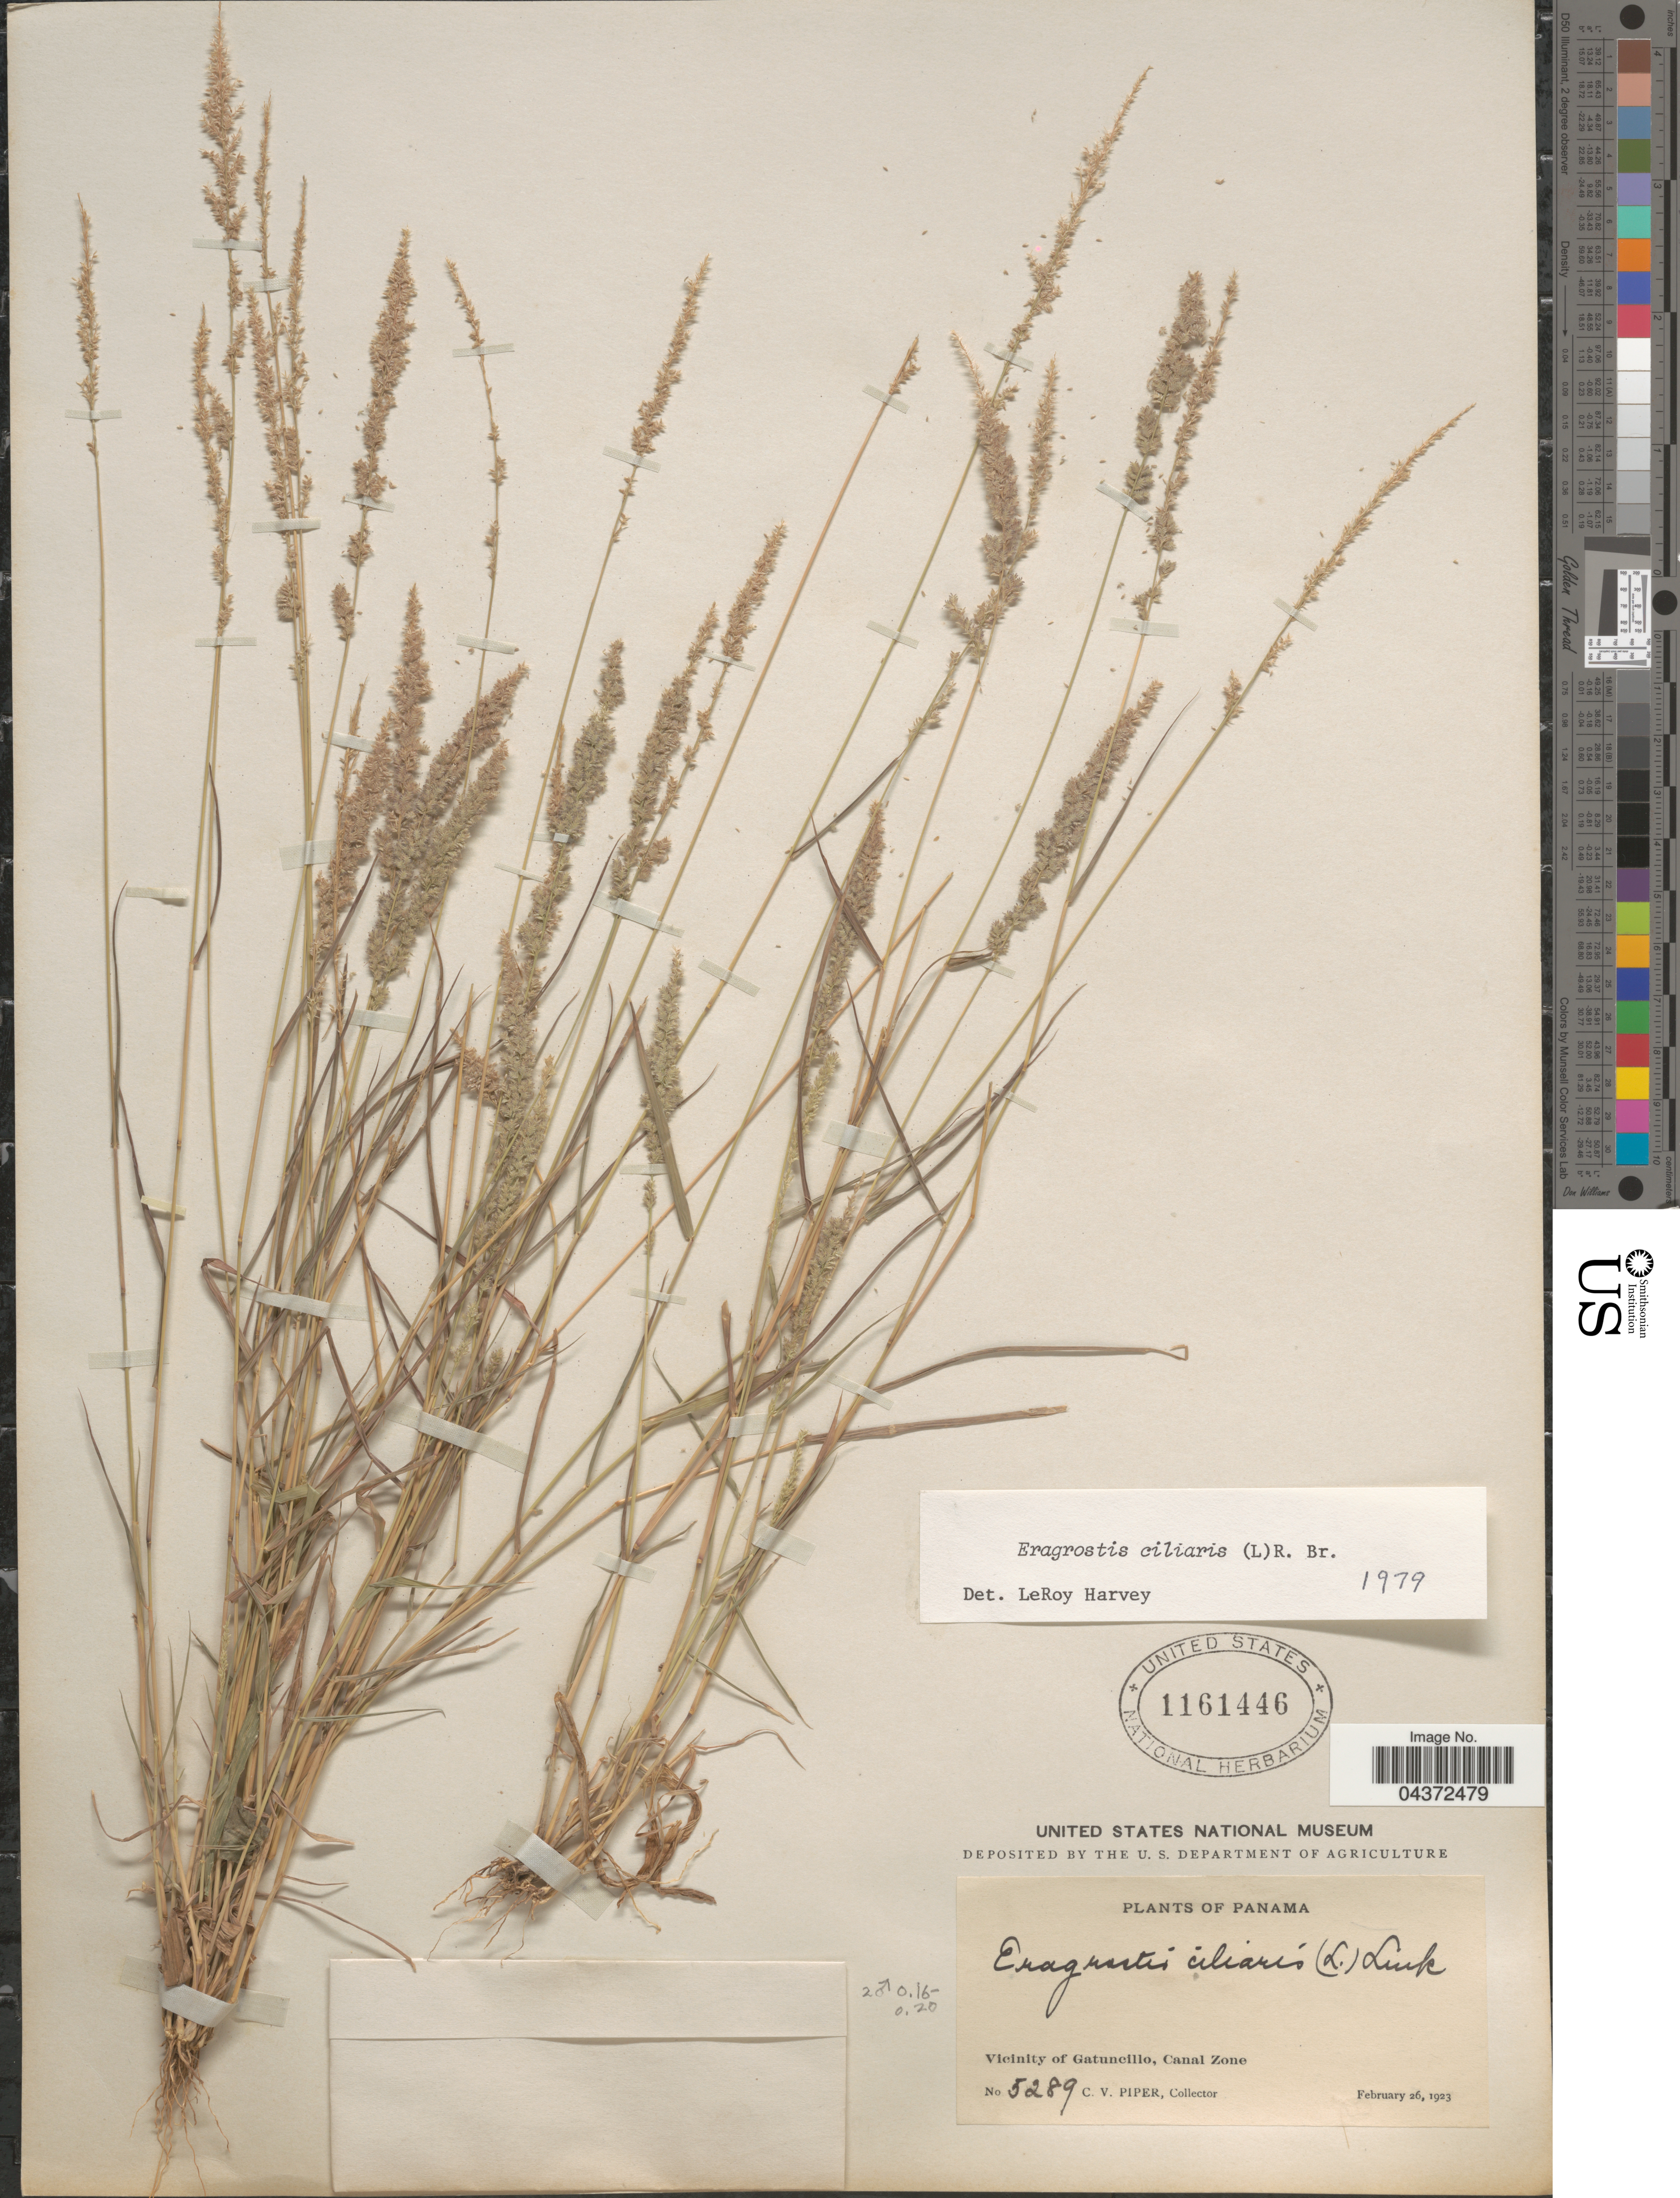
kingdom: Plantae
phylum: Tracheophyta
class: Liliopsida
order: Poales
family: Poaceae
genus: Eragrostis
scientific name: Eragrostis ciliaris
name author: (L.) R. Br.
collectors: C. V. Piper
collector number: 5289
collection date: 1923-02-26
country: Panama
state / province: Colón / Panamá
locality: Vicinity of Gatuncillo. Canal Zone.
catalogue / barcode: US 1161446